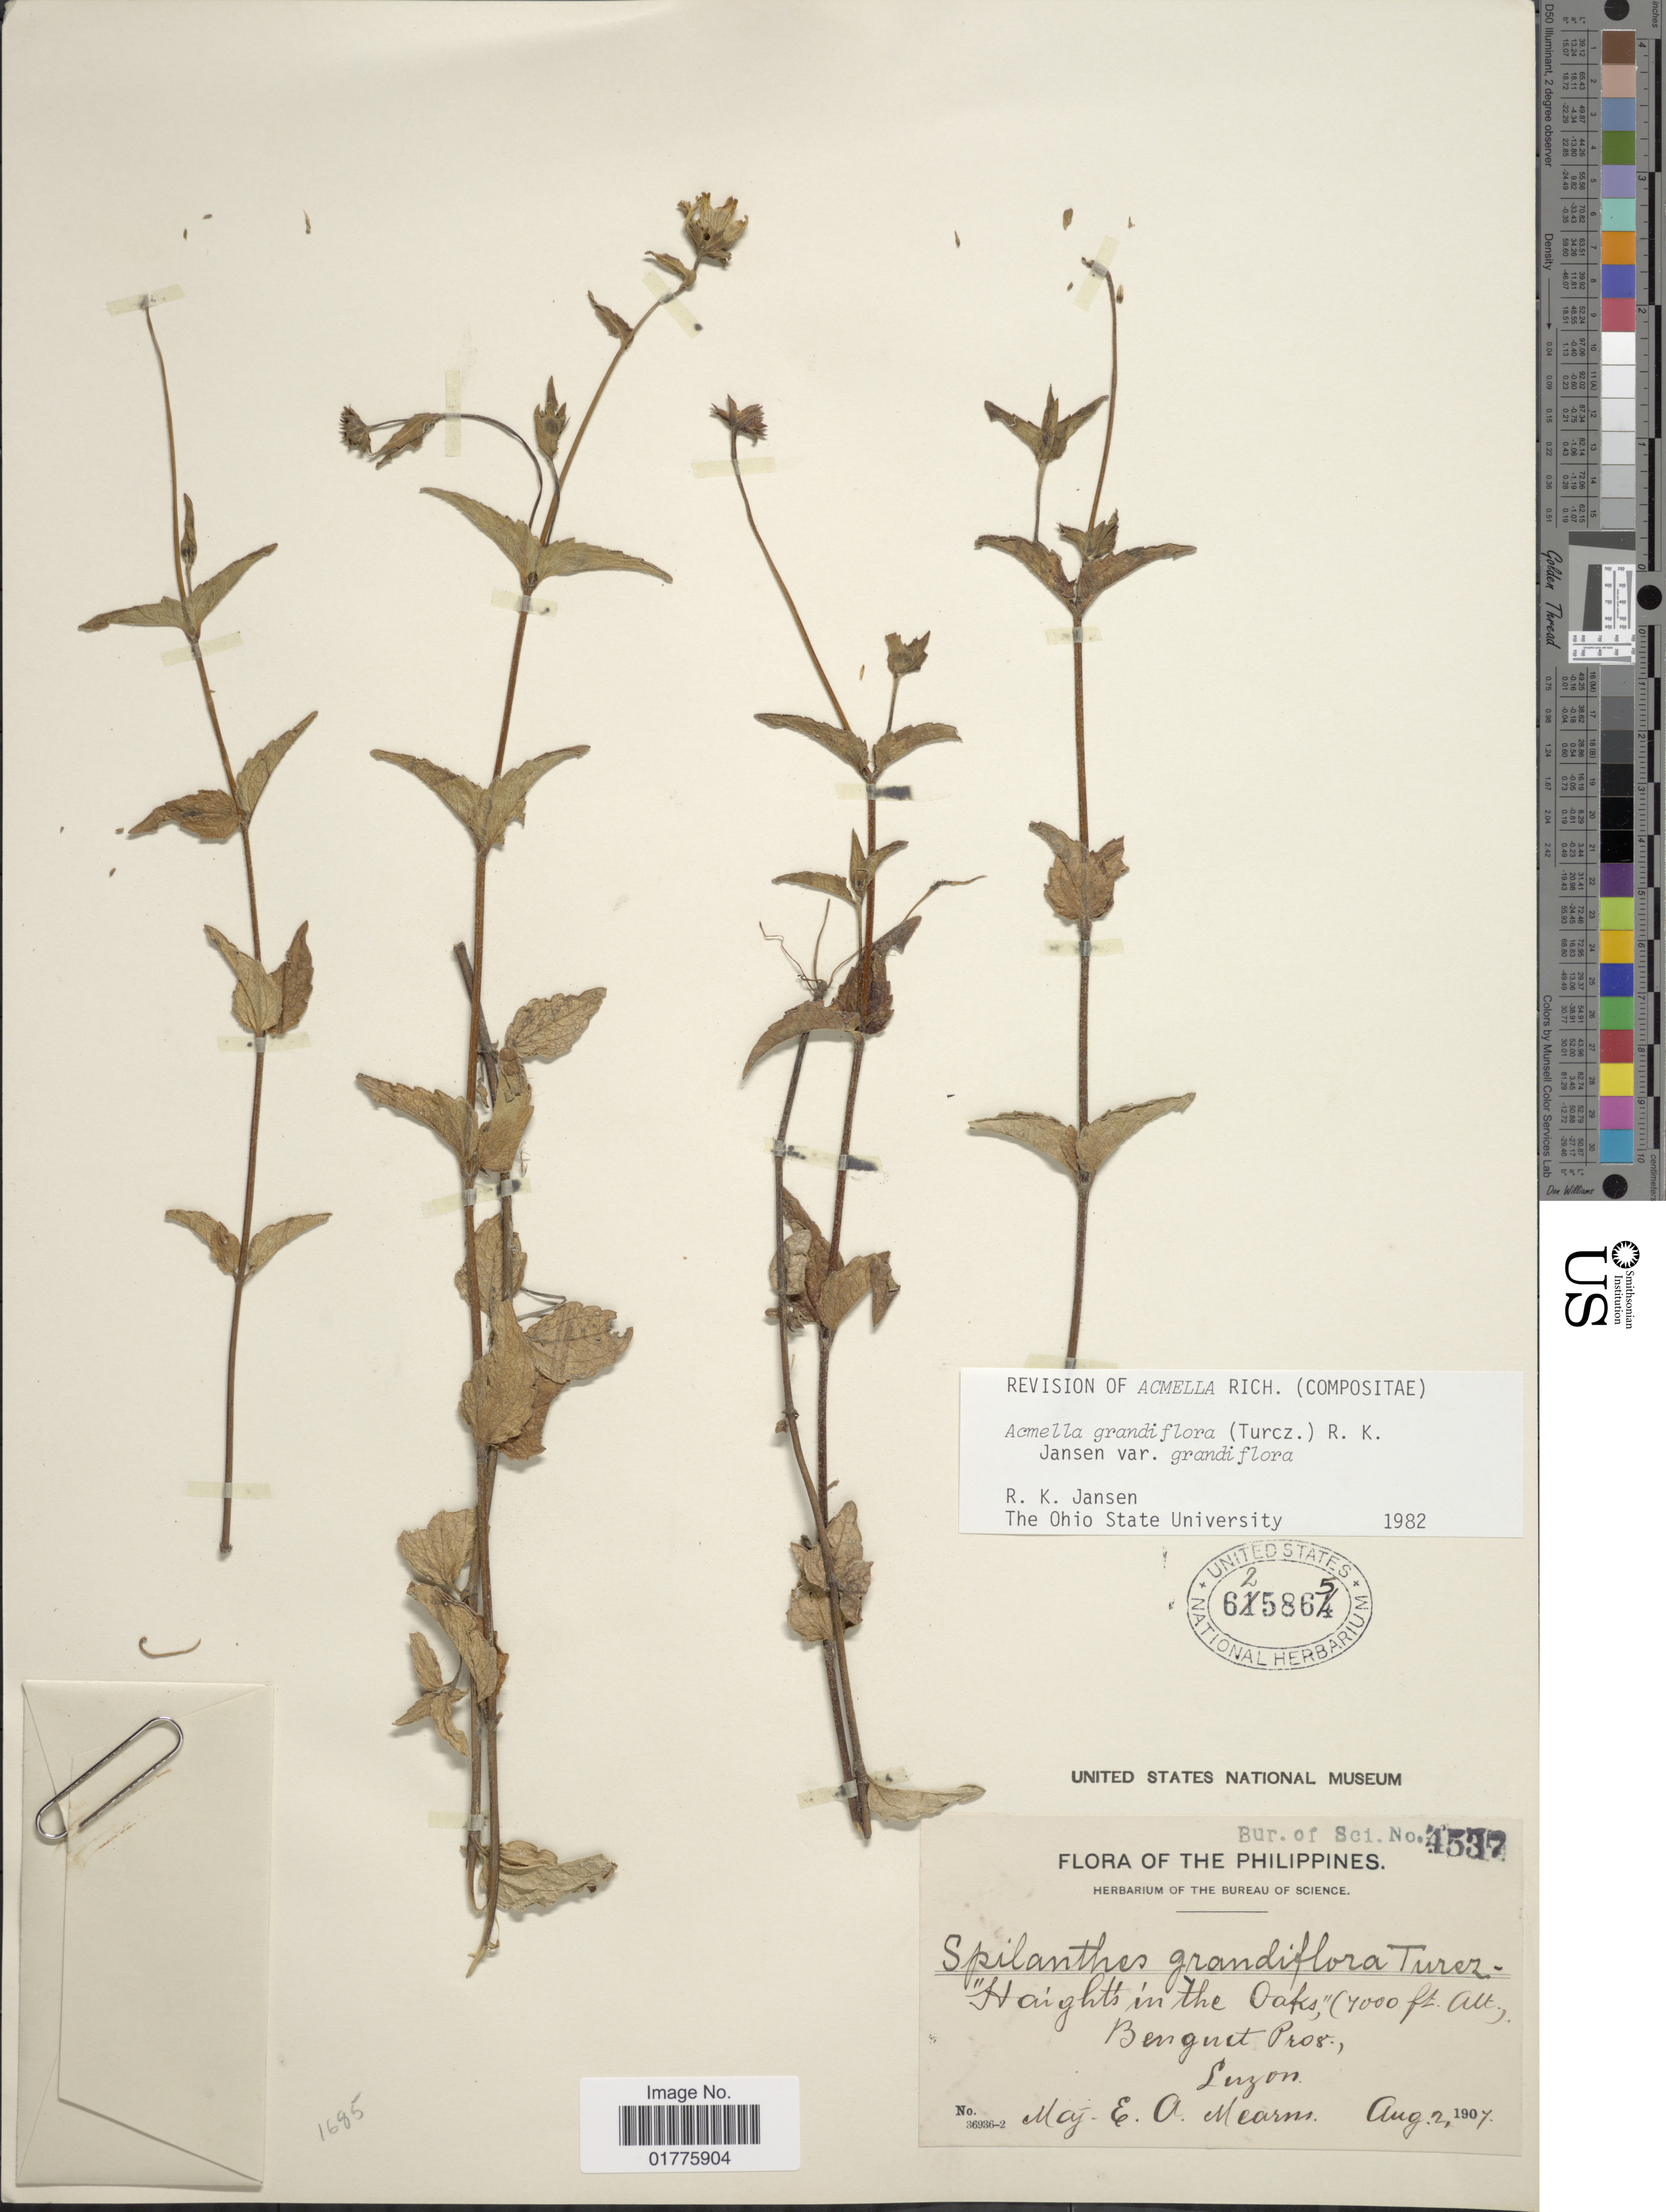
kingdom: Plantae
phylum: Tracheophyta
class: Magnoliopsida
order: Asterales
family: Asteraceae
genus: Acmella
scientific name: Acmella grandiflora var. grandiflora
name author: (Turcz.) R.K. Jansen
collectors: E. A. Mearns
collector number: Bur.of Sci.4537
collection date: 1907-08-02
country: Philippines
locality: Benguet Prov., Luzon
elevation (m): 2134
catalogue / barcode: US 625865